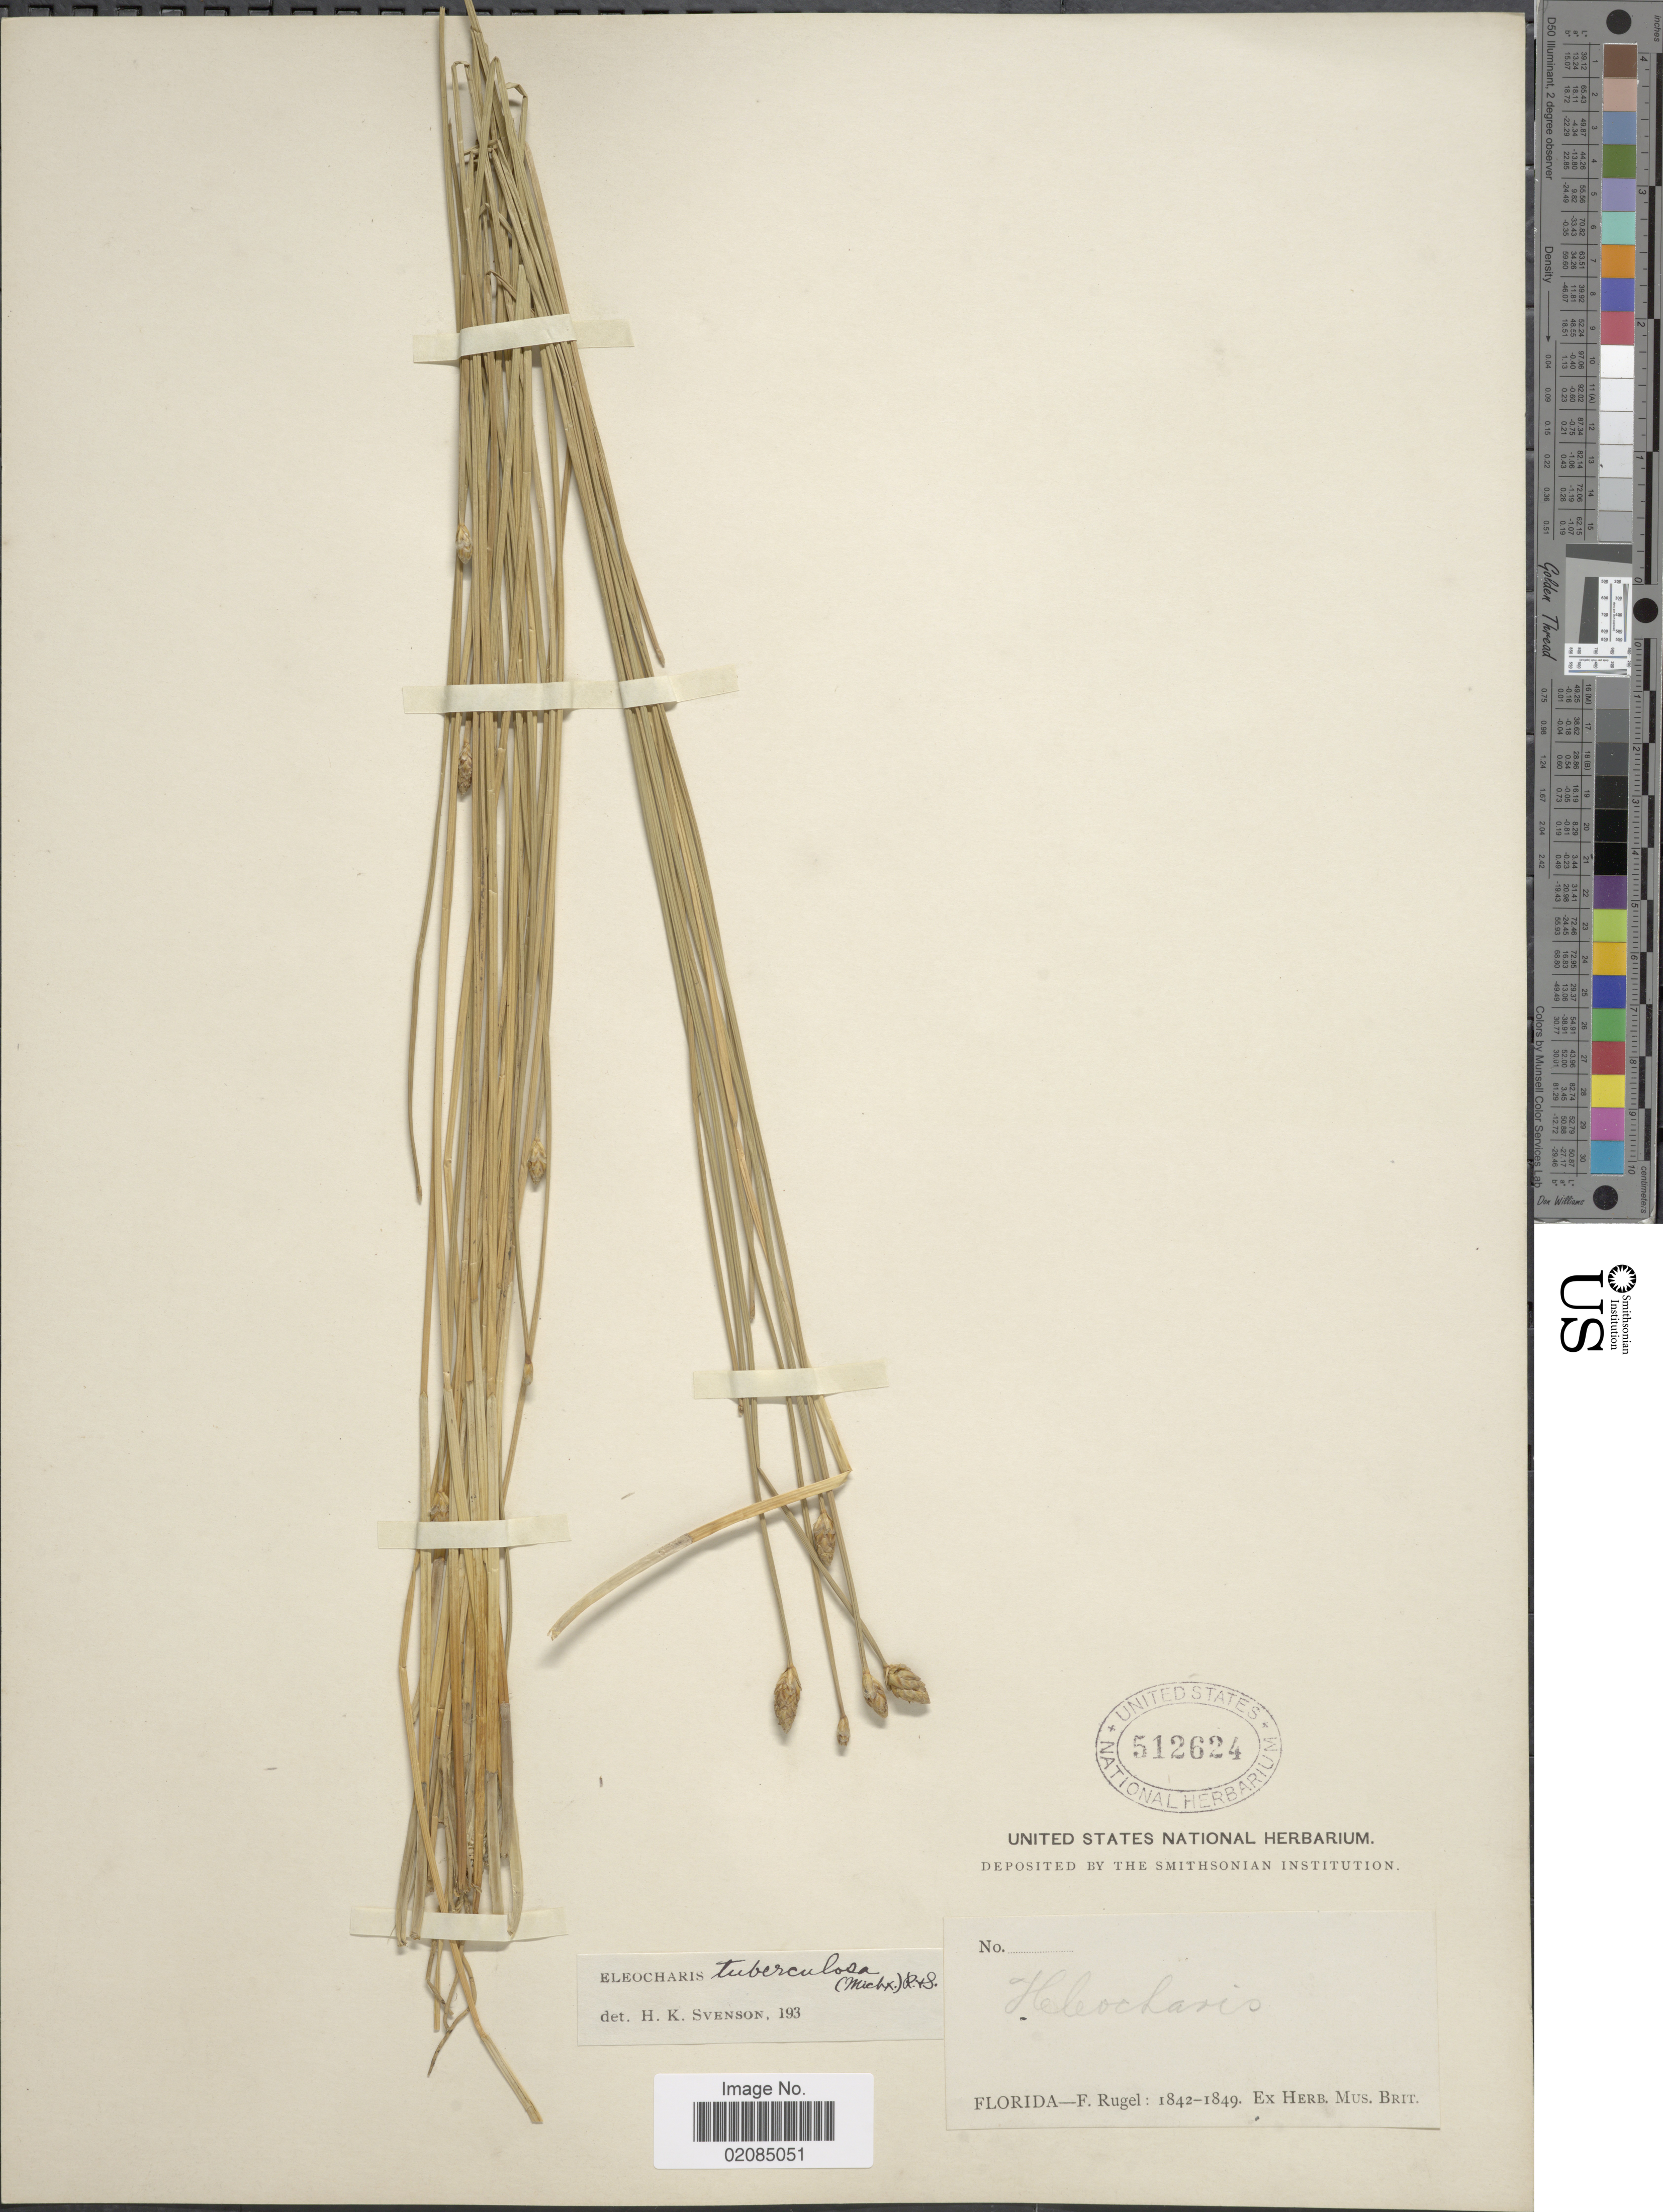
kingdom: Plantae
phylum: Tracheophyta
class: Liliopsida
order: Poales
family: Cyperaceae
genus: Eleocharis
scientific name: Eleocharis tuberculosa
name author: (Michx.) Roem. & Schult.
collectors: F. Rugel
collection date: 1842/1849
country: United States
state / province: Florida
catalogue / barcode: US 512624